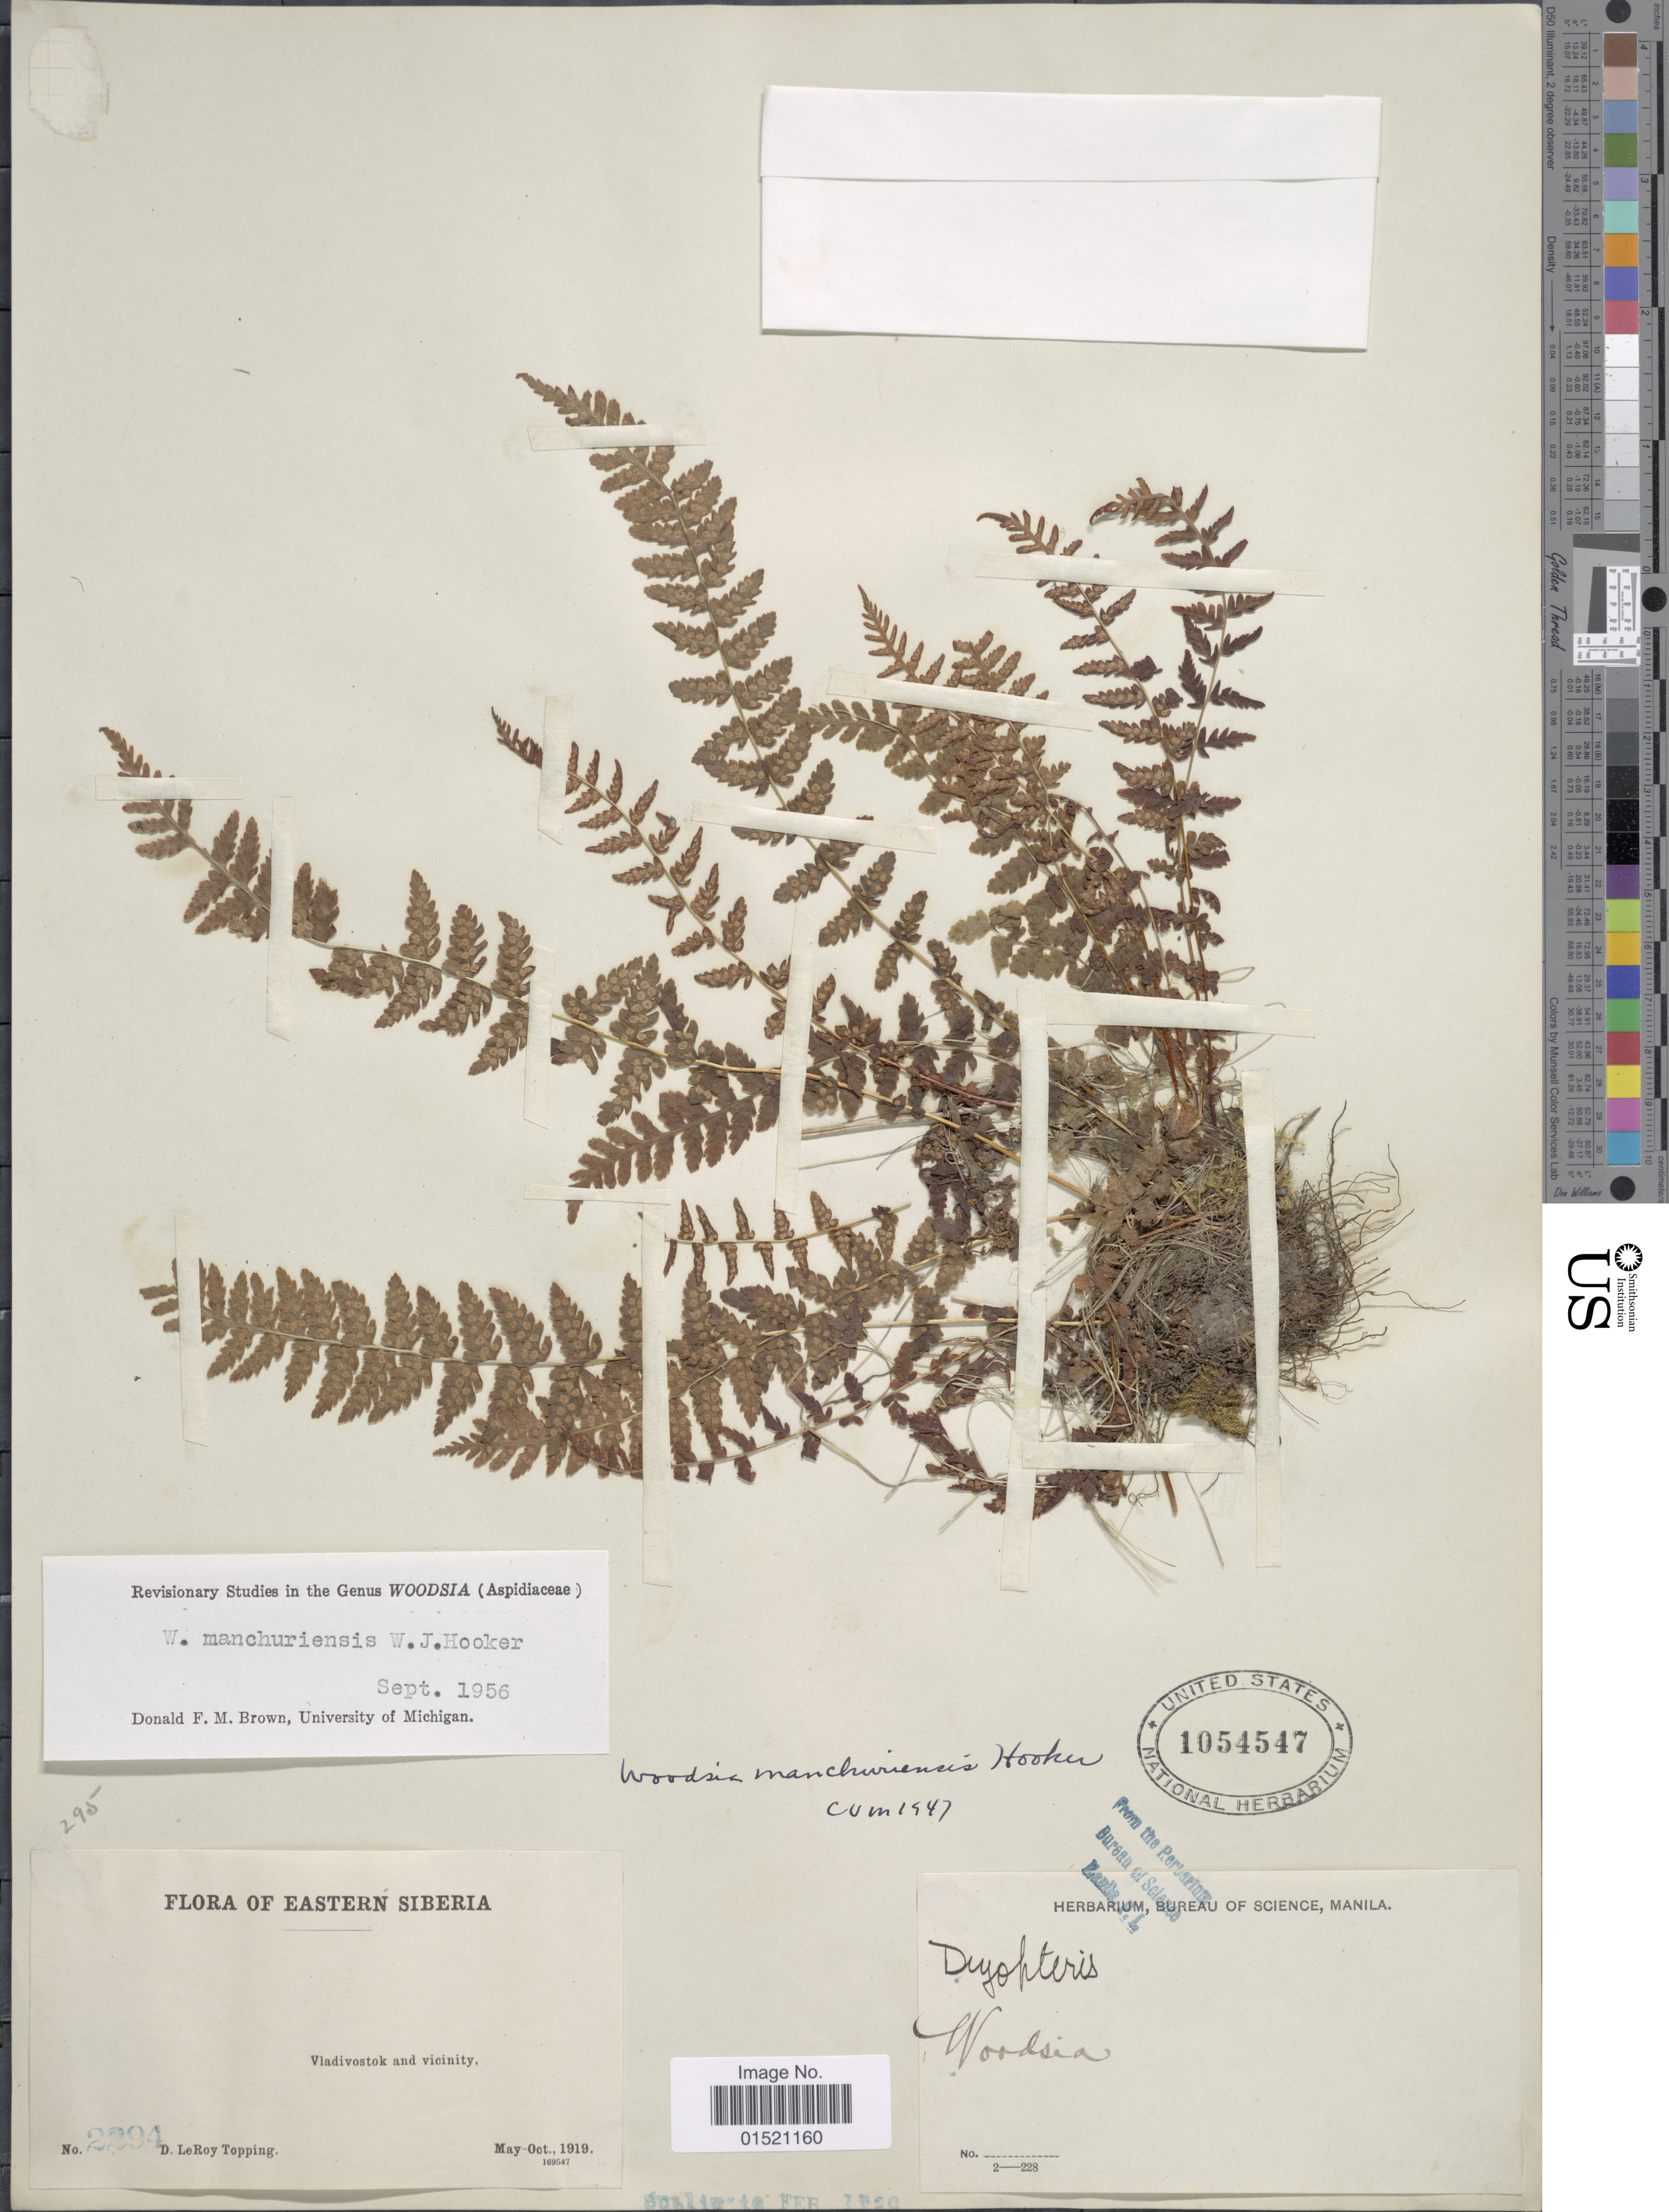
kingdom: Plantae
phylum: Tracheophyta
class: Polypodiopsida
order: Polypodiales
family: Woodsiaceae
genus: Woodsia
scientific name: Woodsia manchuriensis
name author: Hook.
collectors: D. L. Topping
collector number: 2294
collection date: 1919-05/1919-10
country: Russian Federation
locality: Eastern Siberia, Vladivostok and vicinity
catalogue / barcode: US 1054547